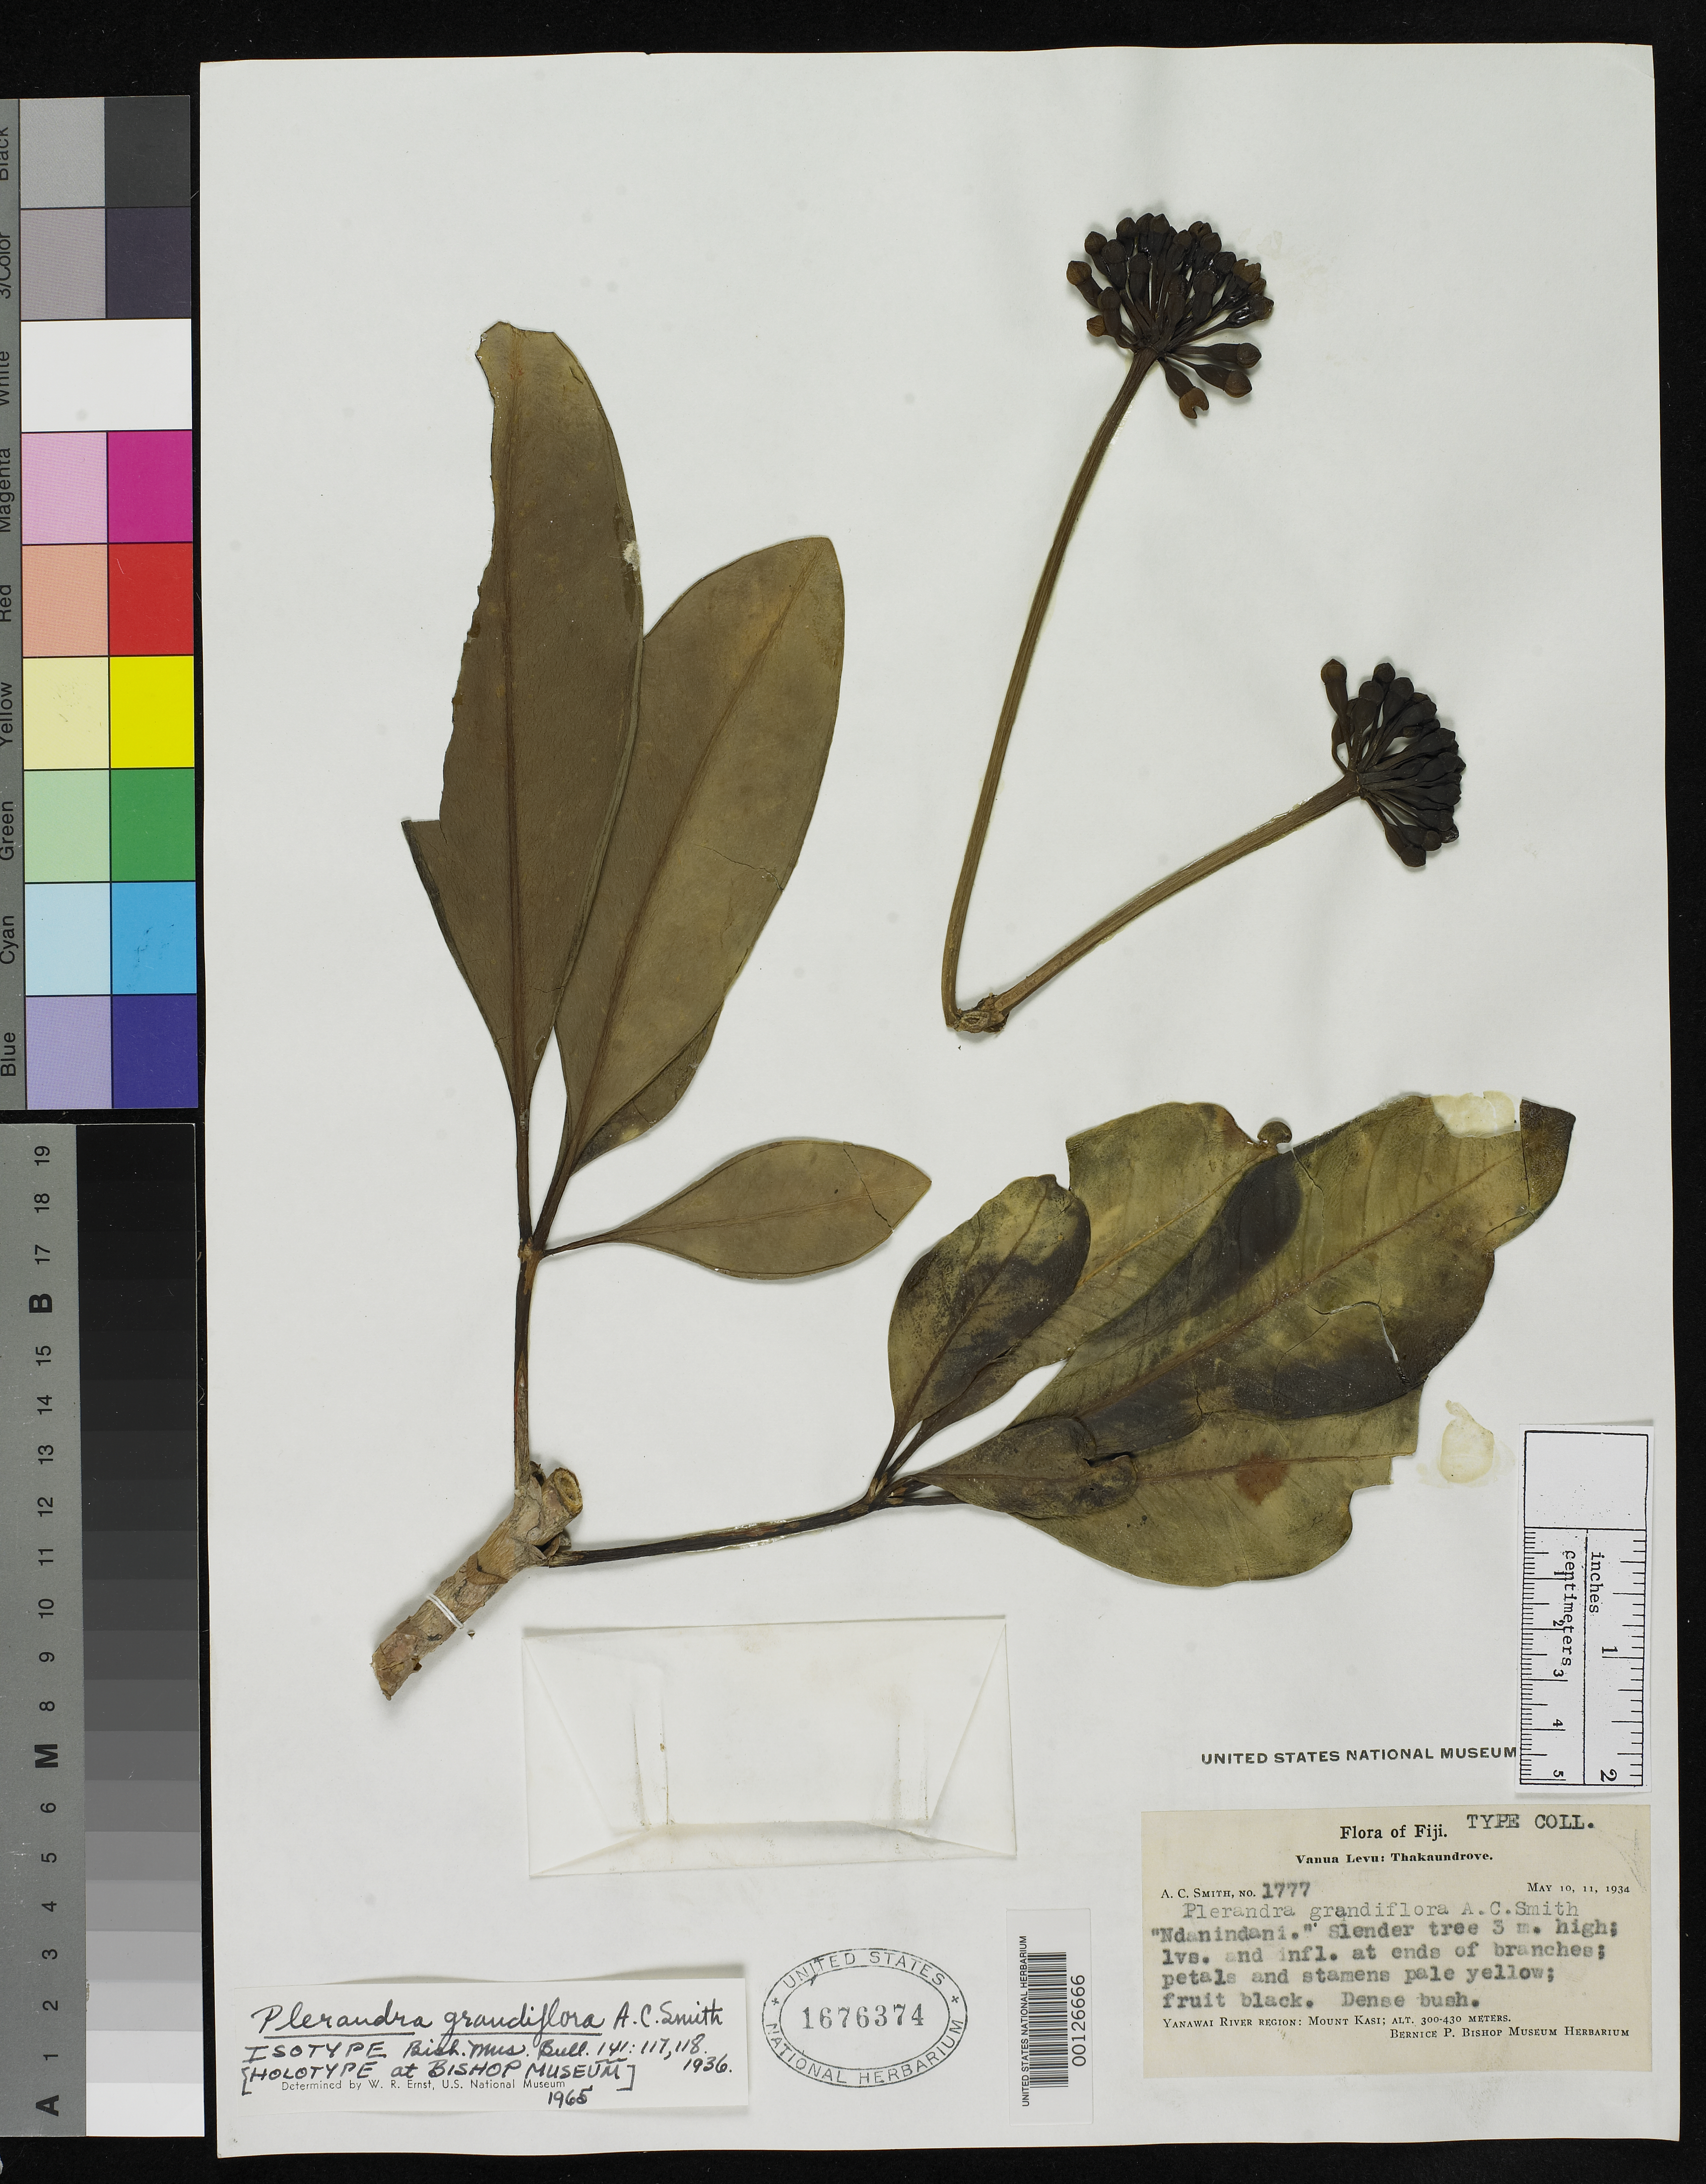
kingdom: Plantae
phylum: Tracheophyta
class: Magnoliopsida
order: Apiales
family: Araliaceae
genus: Plerandra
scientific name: Plerandra grandiflora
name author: A.C. Sm.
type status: Isotype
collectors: A. C. Smith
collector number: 1777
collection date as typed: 10 May 1934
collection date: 1934-05-10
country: Fiji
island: Vanua Levu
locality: Thakaundrove, Yanawai River Region, Mt. Kasi. [Vanua Levu Group]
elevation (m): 300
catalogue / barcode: US 1676374